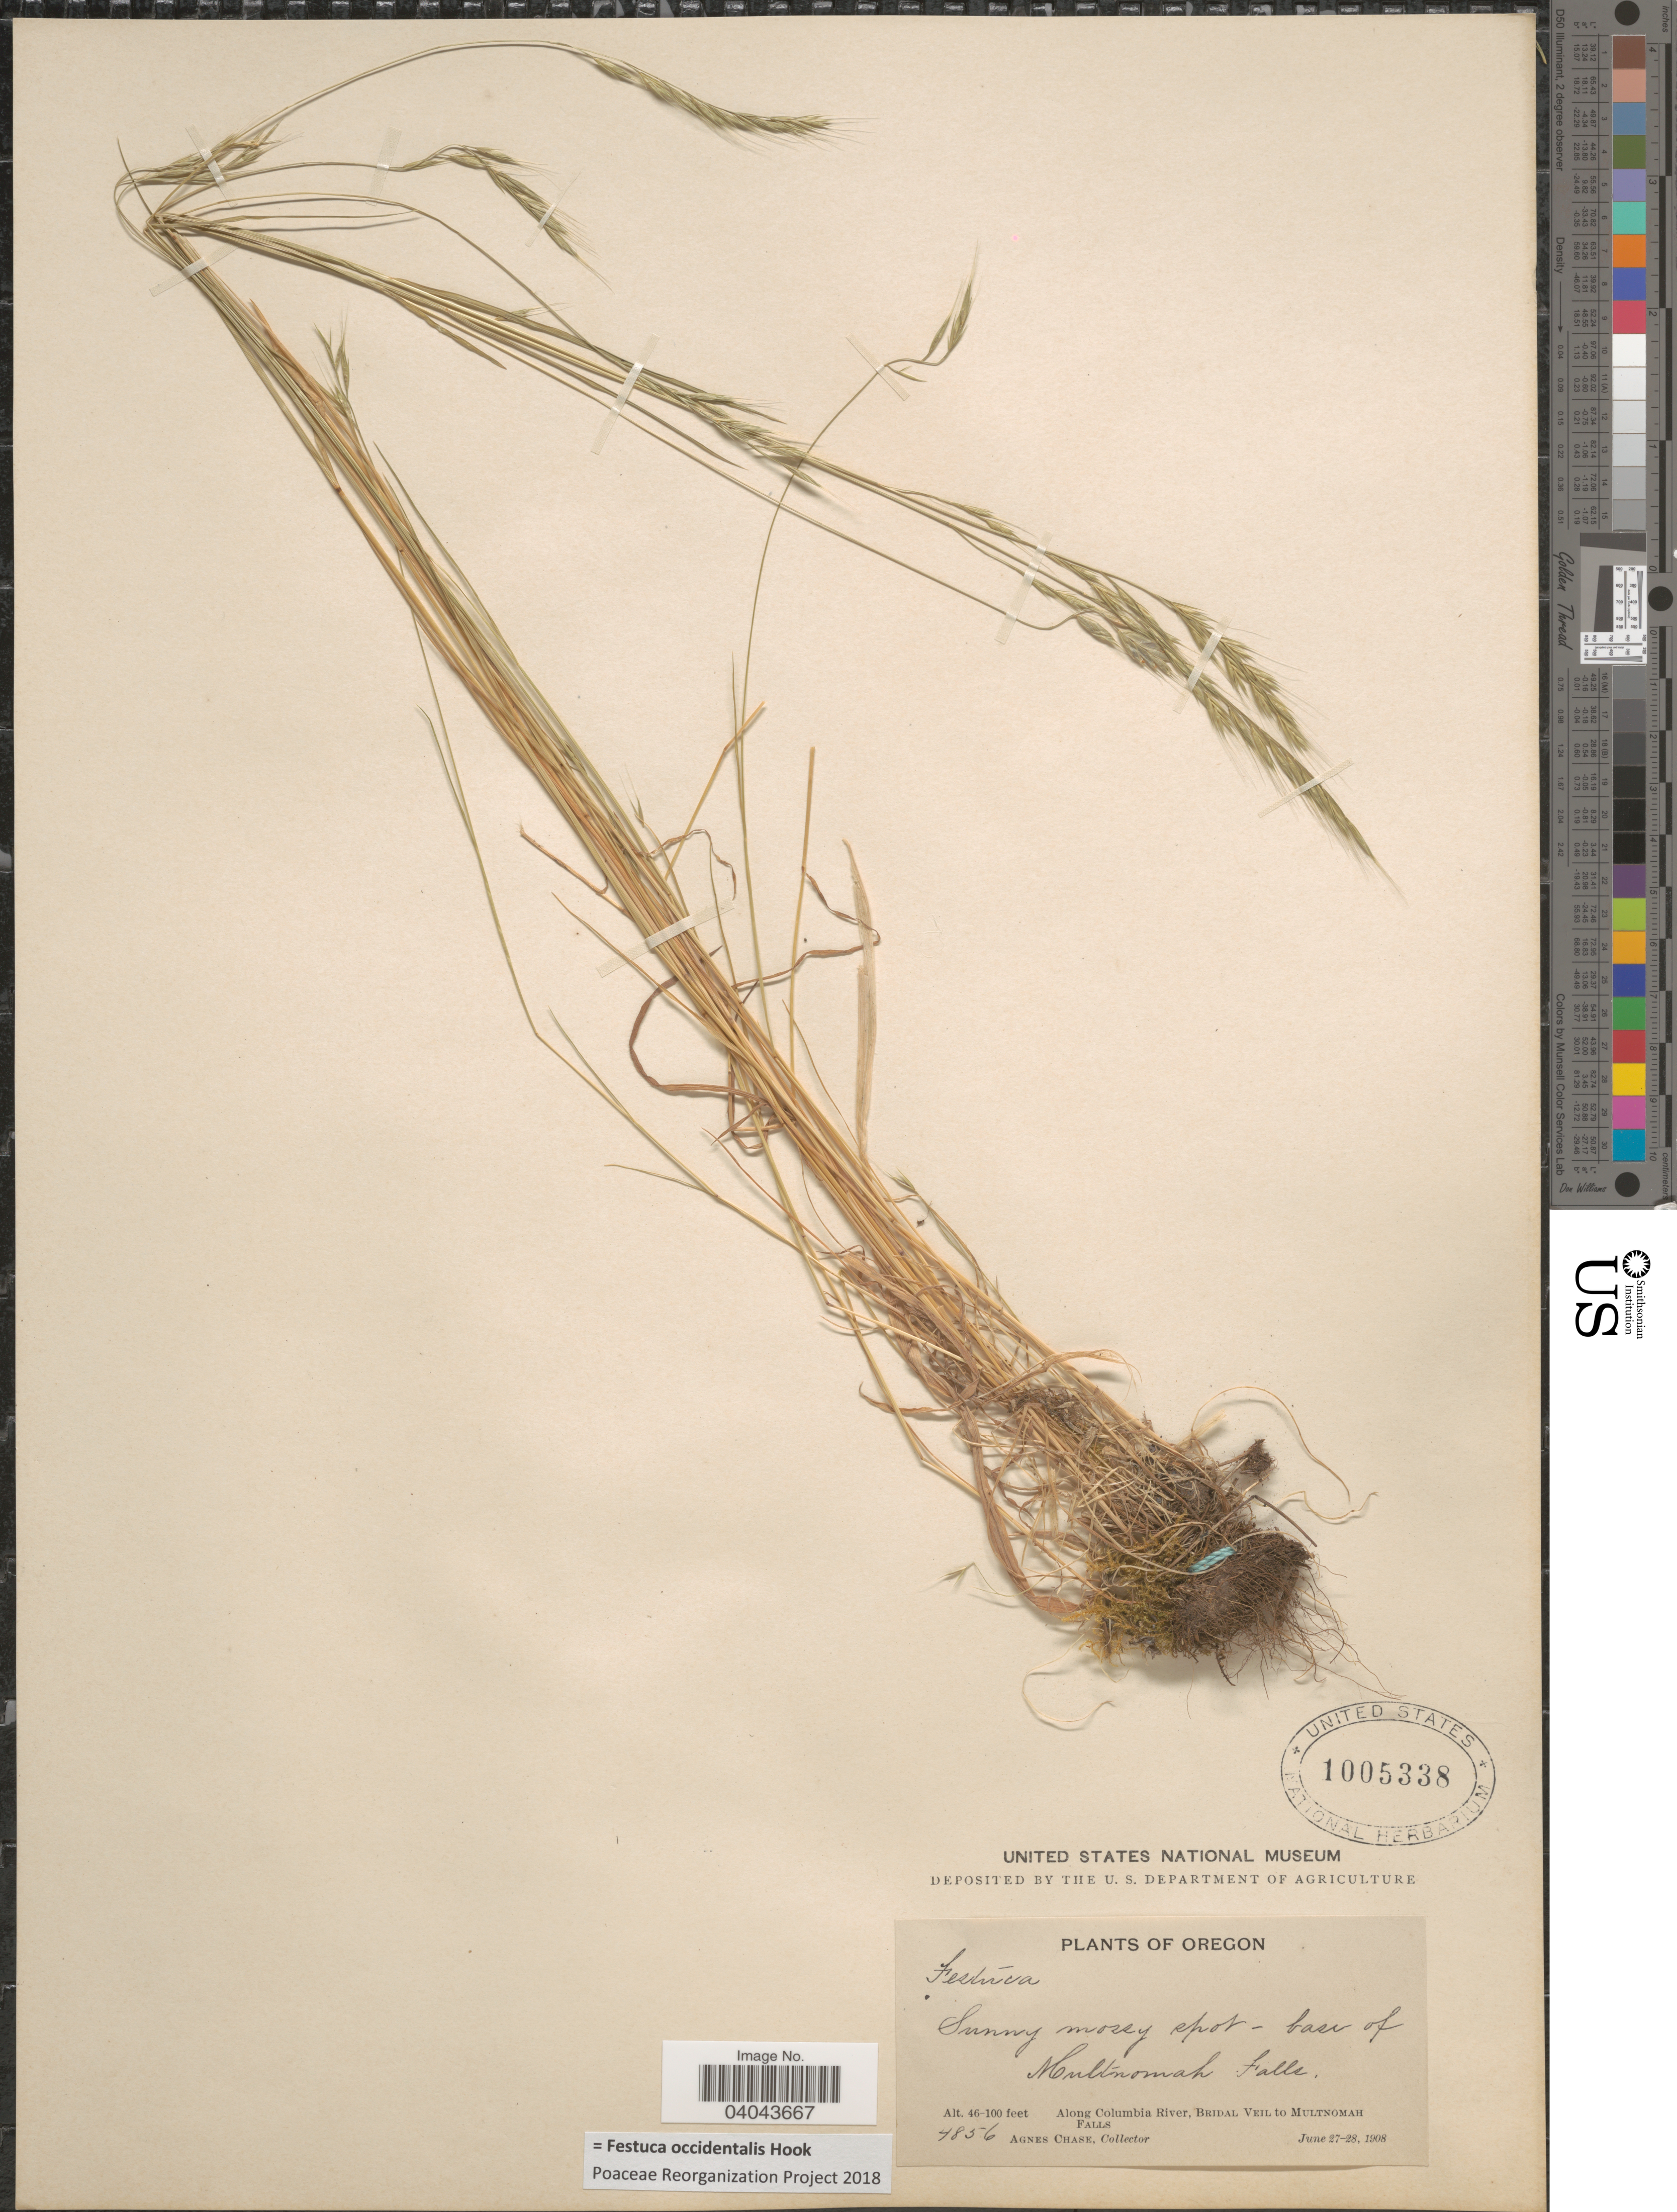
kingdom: Plantae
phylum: Tracheophyta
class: Liliopsida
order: Poales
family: Poaceae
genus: Festuca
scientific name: Festuca occidentalis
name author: Hook.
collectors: A. Chase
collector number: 4856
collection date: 1908-06-27/1908-06-28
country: United States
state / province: Oregon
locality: Base of Multnomah Falls. Along Columbia River, Bridal Veil to Multnomah Falls.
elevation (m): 14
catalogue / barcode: US 1005338